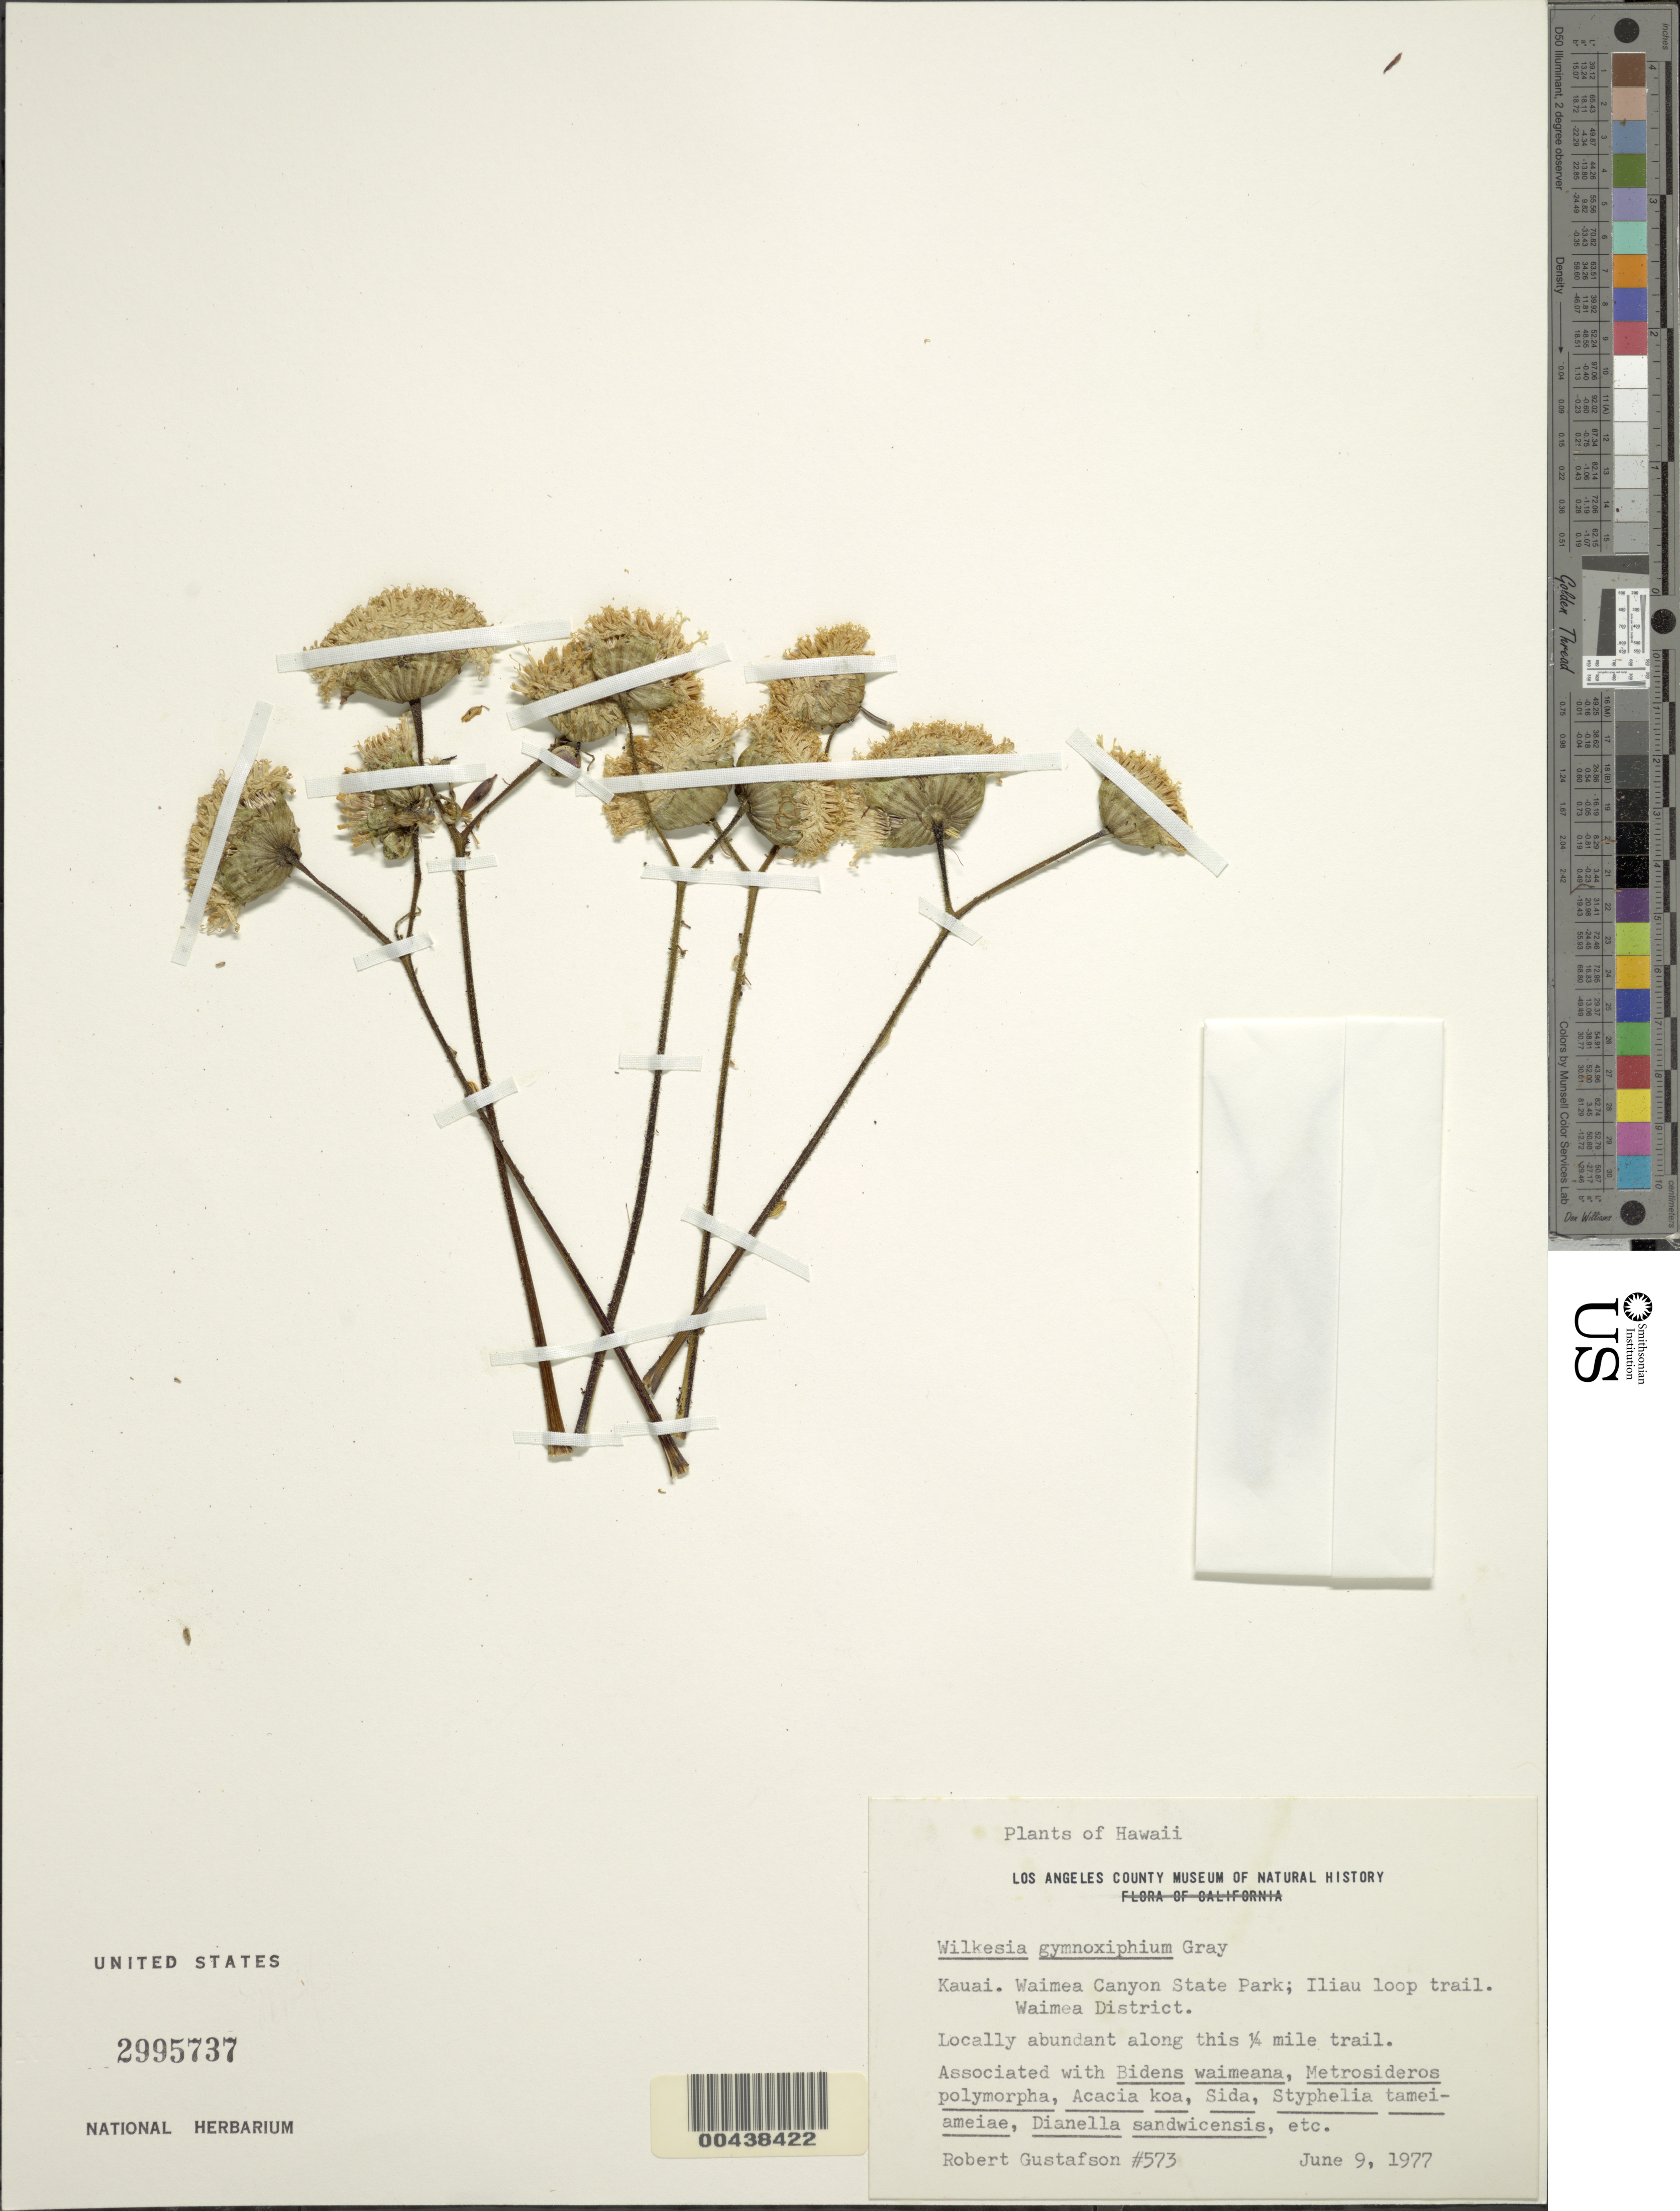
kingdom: Plantae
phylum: Tracheophyta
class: Magnoliopsida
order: Asterales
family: Asteraceae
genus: Wilkesia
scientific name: Wilkesia gymnoxiphium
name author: A. Gray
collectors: R. Gustafson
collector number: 573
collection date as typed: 9 Jun 1977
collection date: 1977-06-09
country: United States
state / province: Hawaii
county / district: Kauai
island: Kaua'i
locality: Waimea Canyon State Park; Iliau loop trail. Waimea District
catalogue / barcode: US 2995737